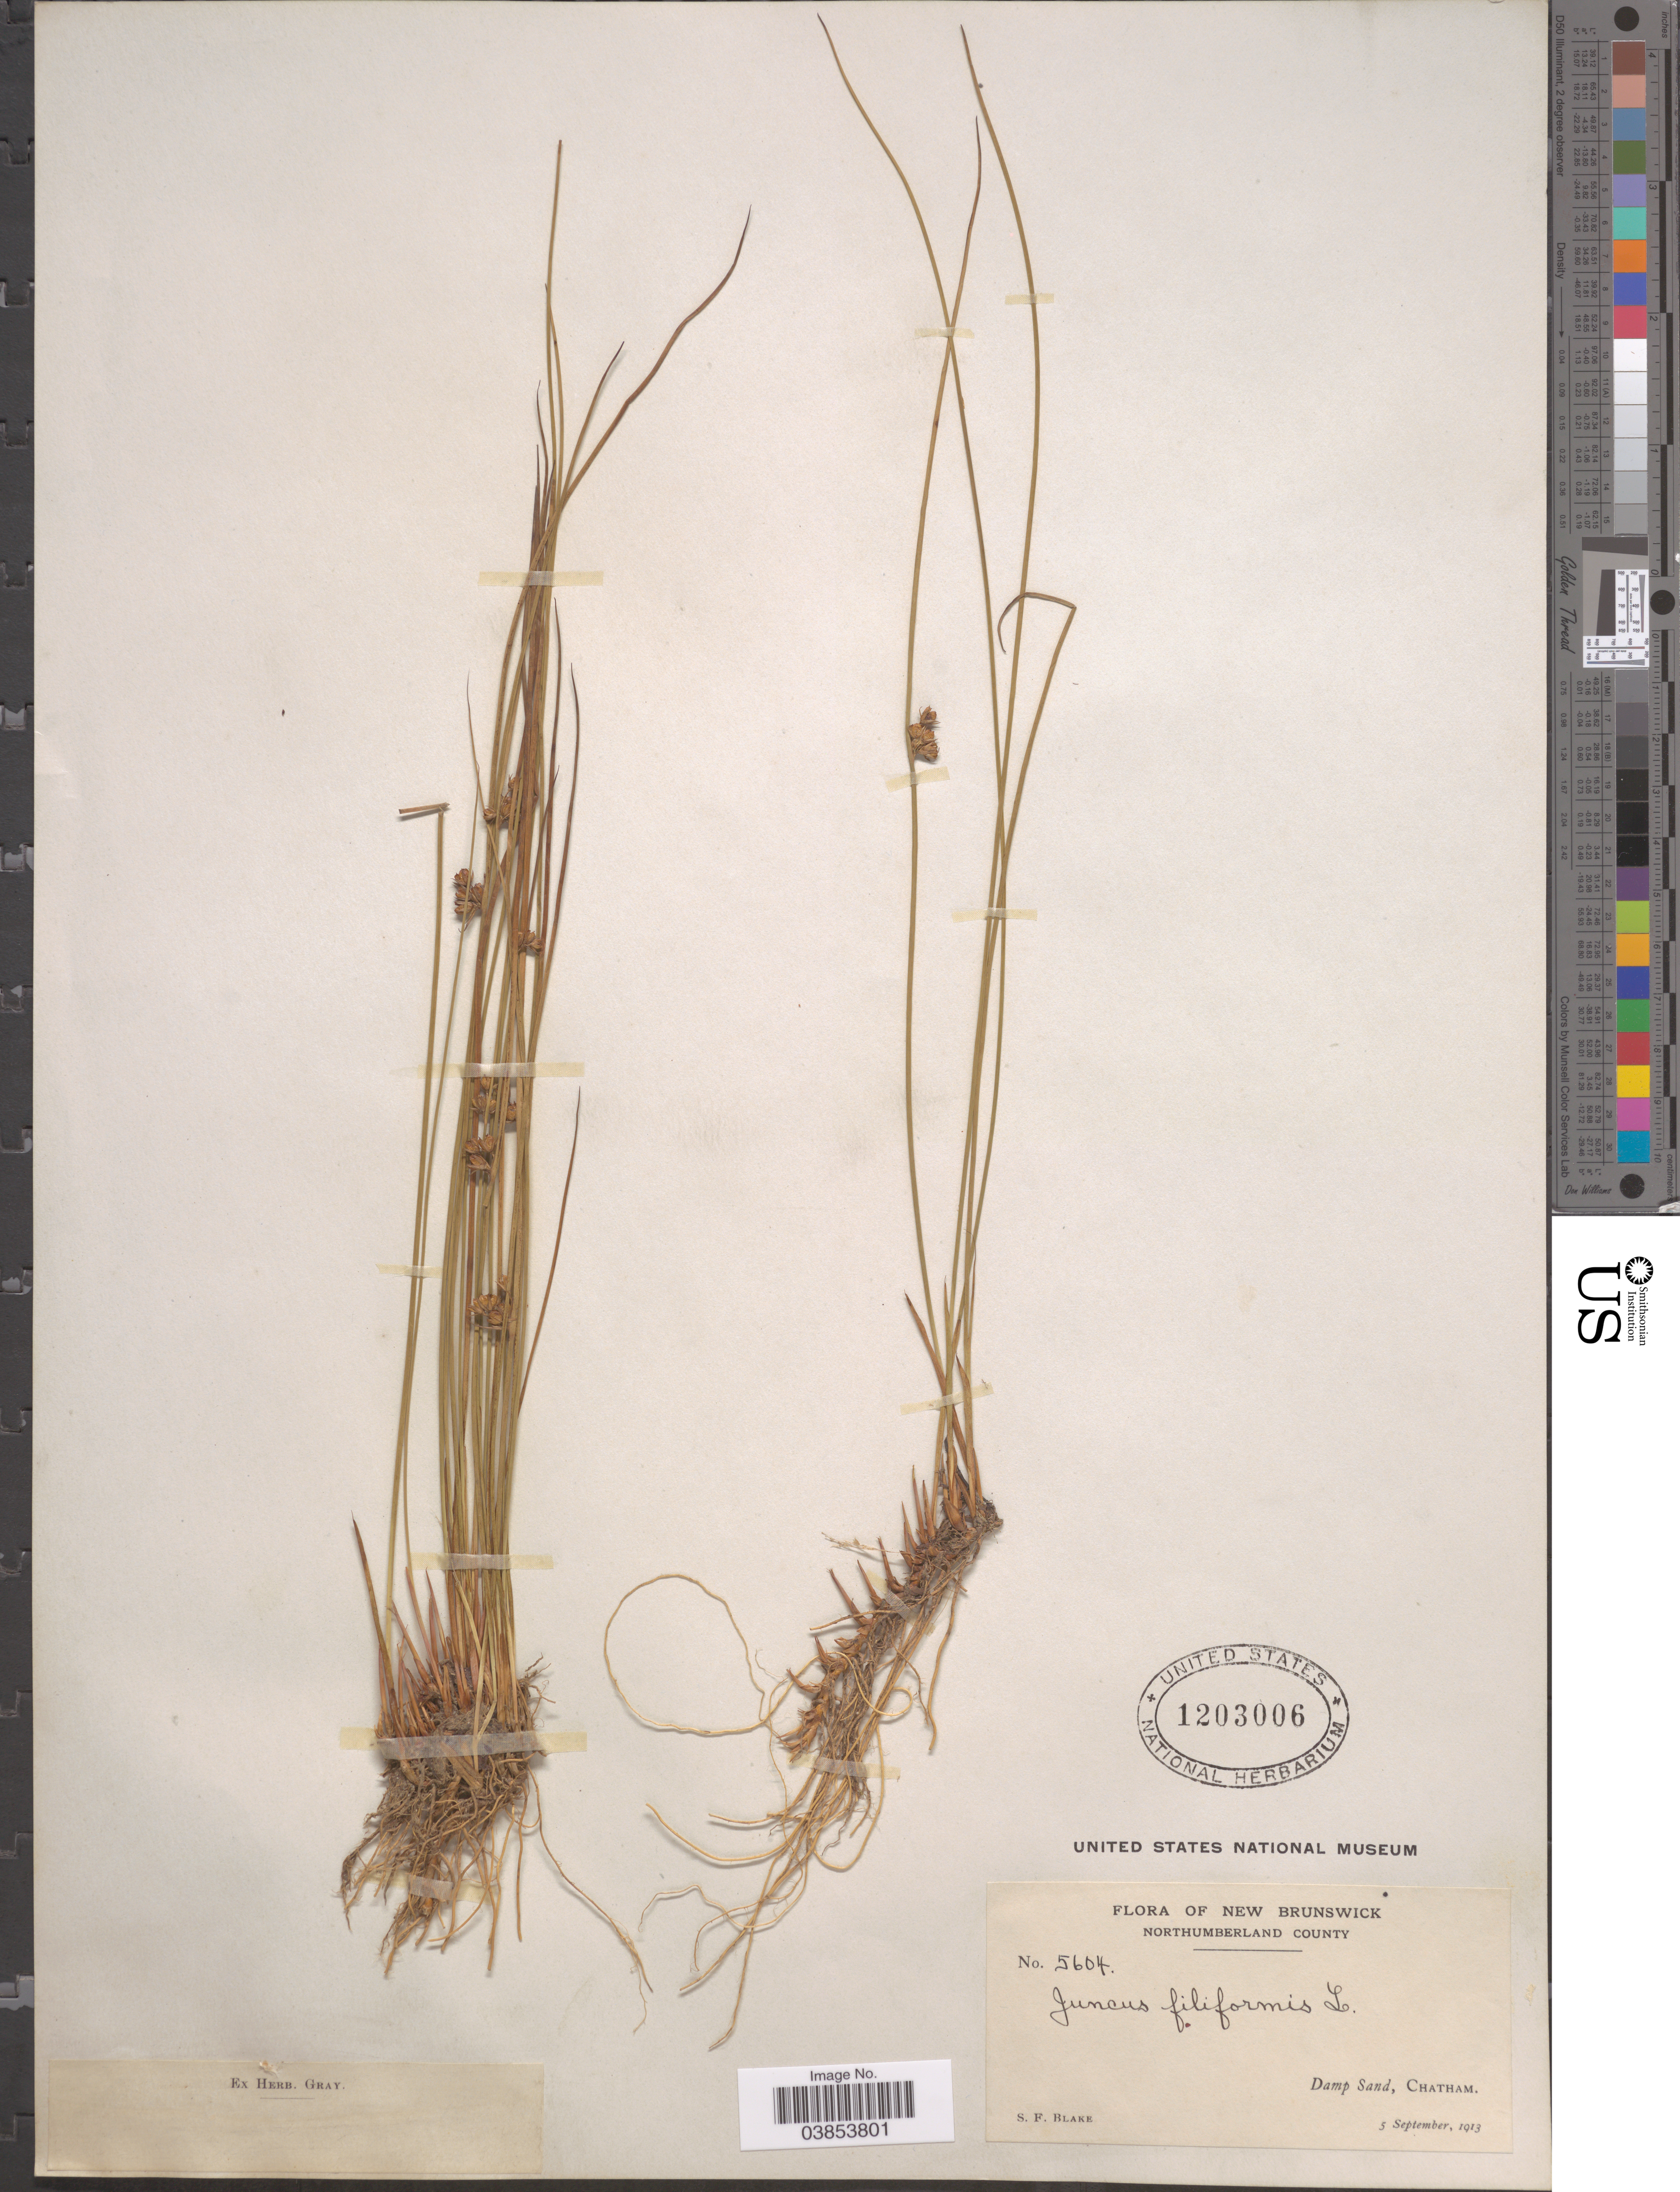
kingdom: Plantae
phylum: Tracheophyta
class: Liliopsida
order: Poales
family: Juncaceae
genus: Juncus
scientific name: Juncus filiformis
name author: L.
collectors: S. Blake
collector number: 5604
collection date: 1913-09-05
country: Canada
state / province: New Brunswick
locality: Northumberland County. Damp Sand, Chatham.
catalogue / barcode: US 1203006